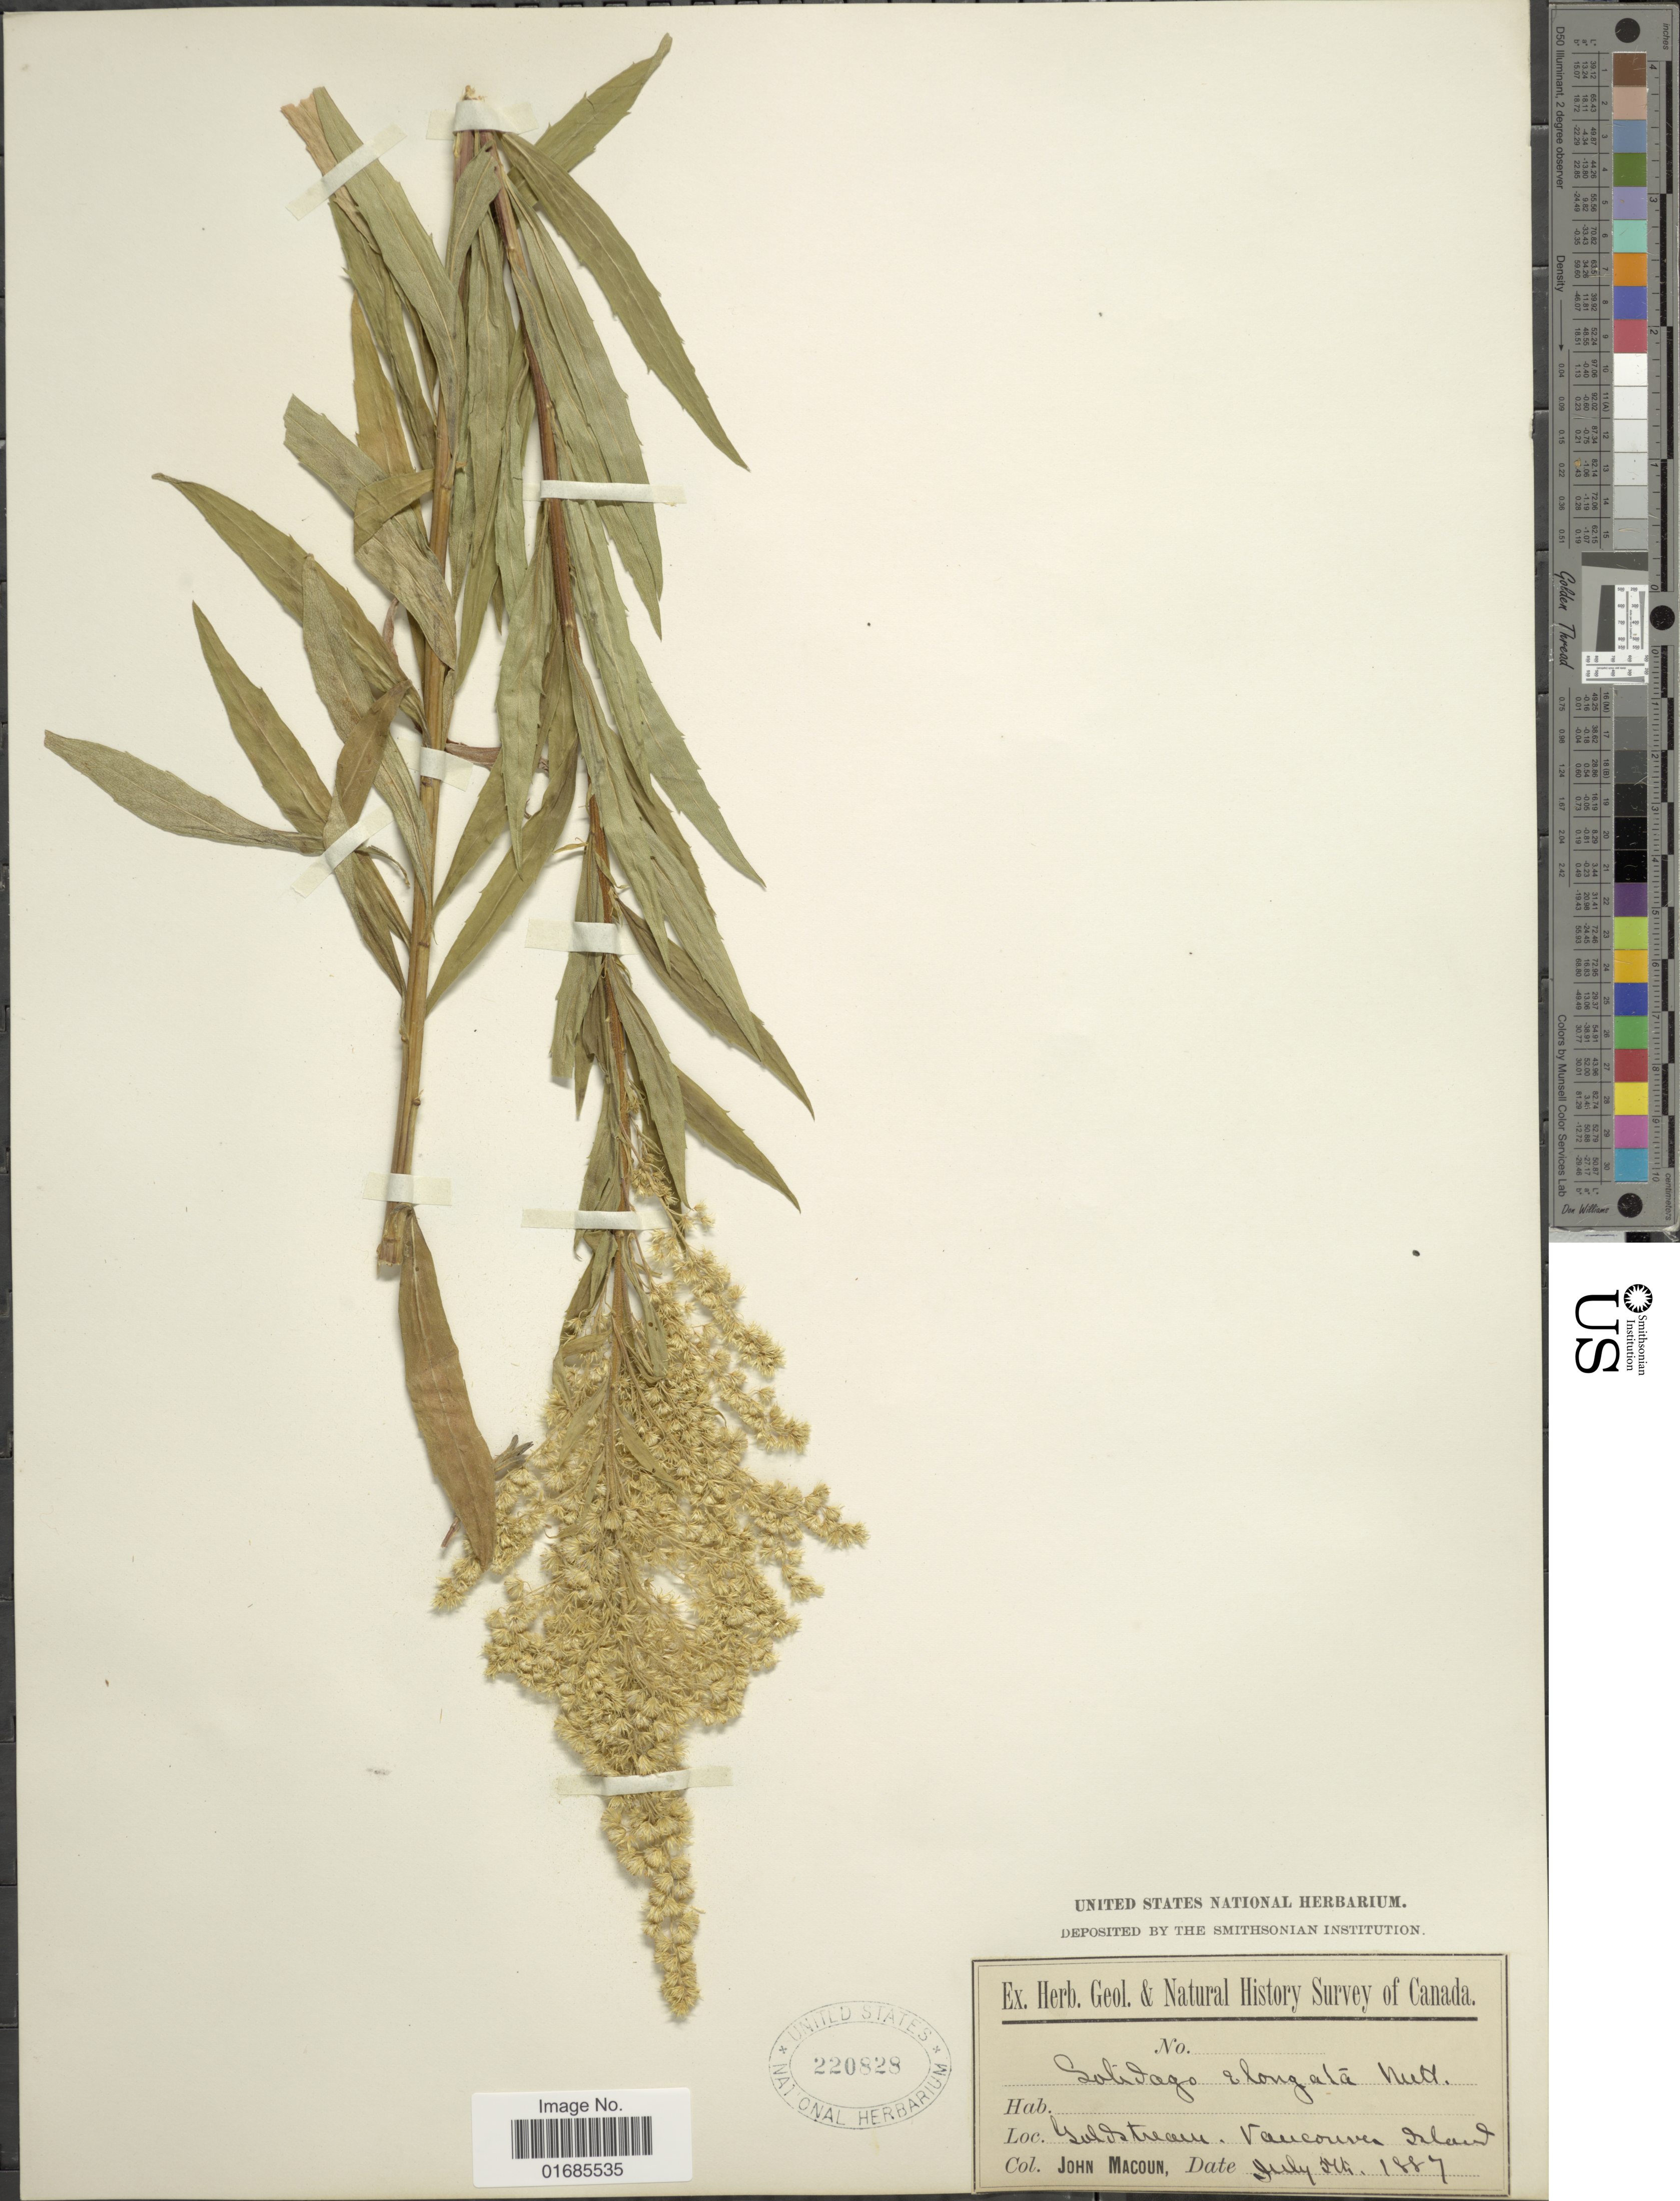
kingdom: Plantae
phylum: Tracheophyta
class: Magnoliopsida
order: Asterales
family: Asteraceae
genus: Solidago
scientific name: Solidago canadensis var. salebrosa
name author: (Piper) M.E. Jones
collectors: J. Macoun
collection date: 1887-07-05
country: Canada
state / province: British Columbia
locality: Goldstream, Vancouver Island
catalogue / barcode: US 220828